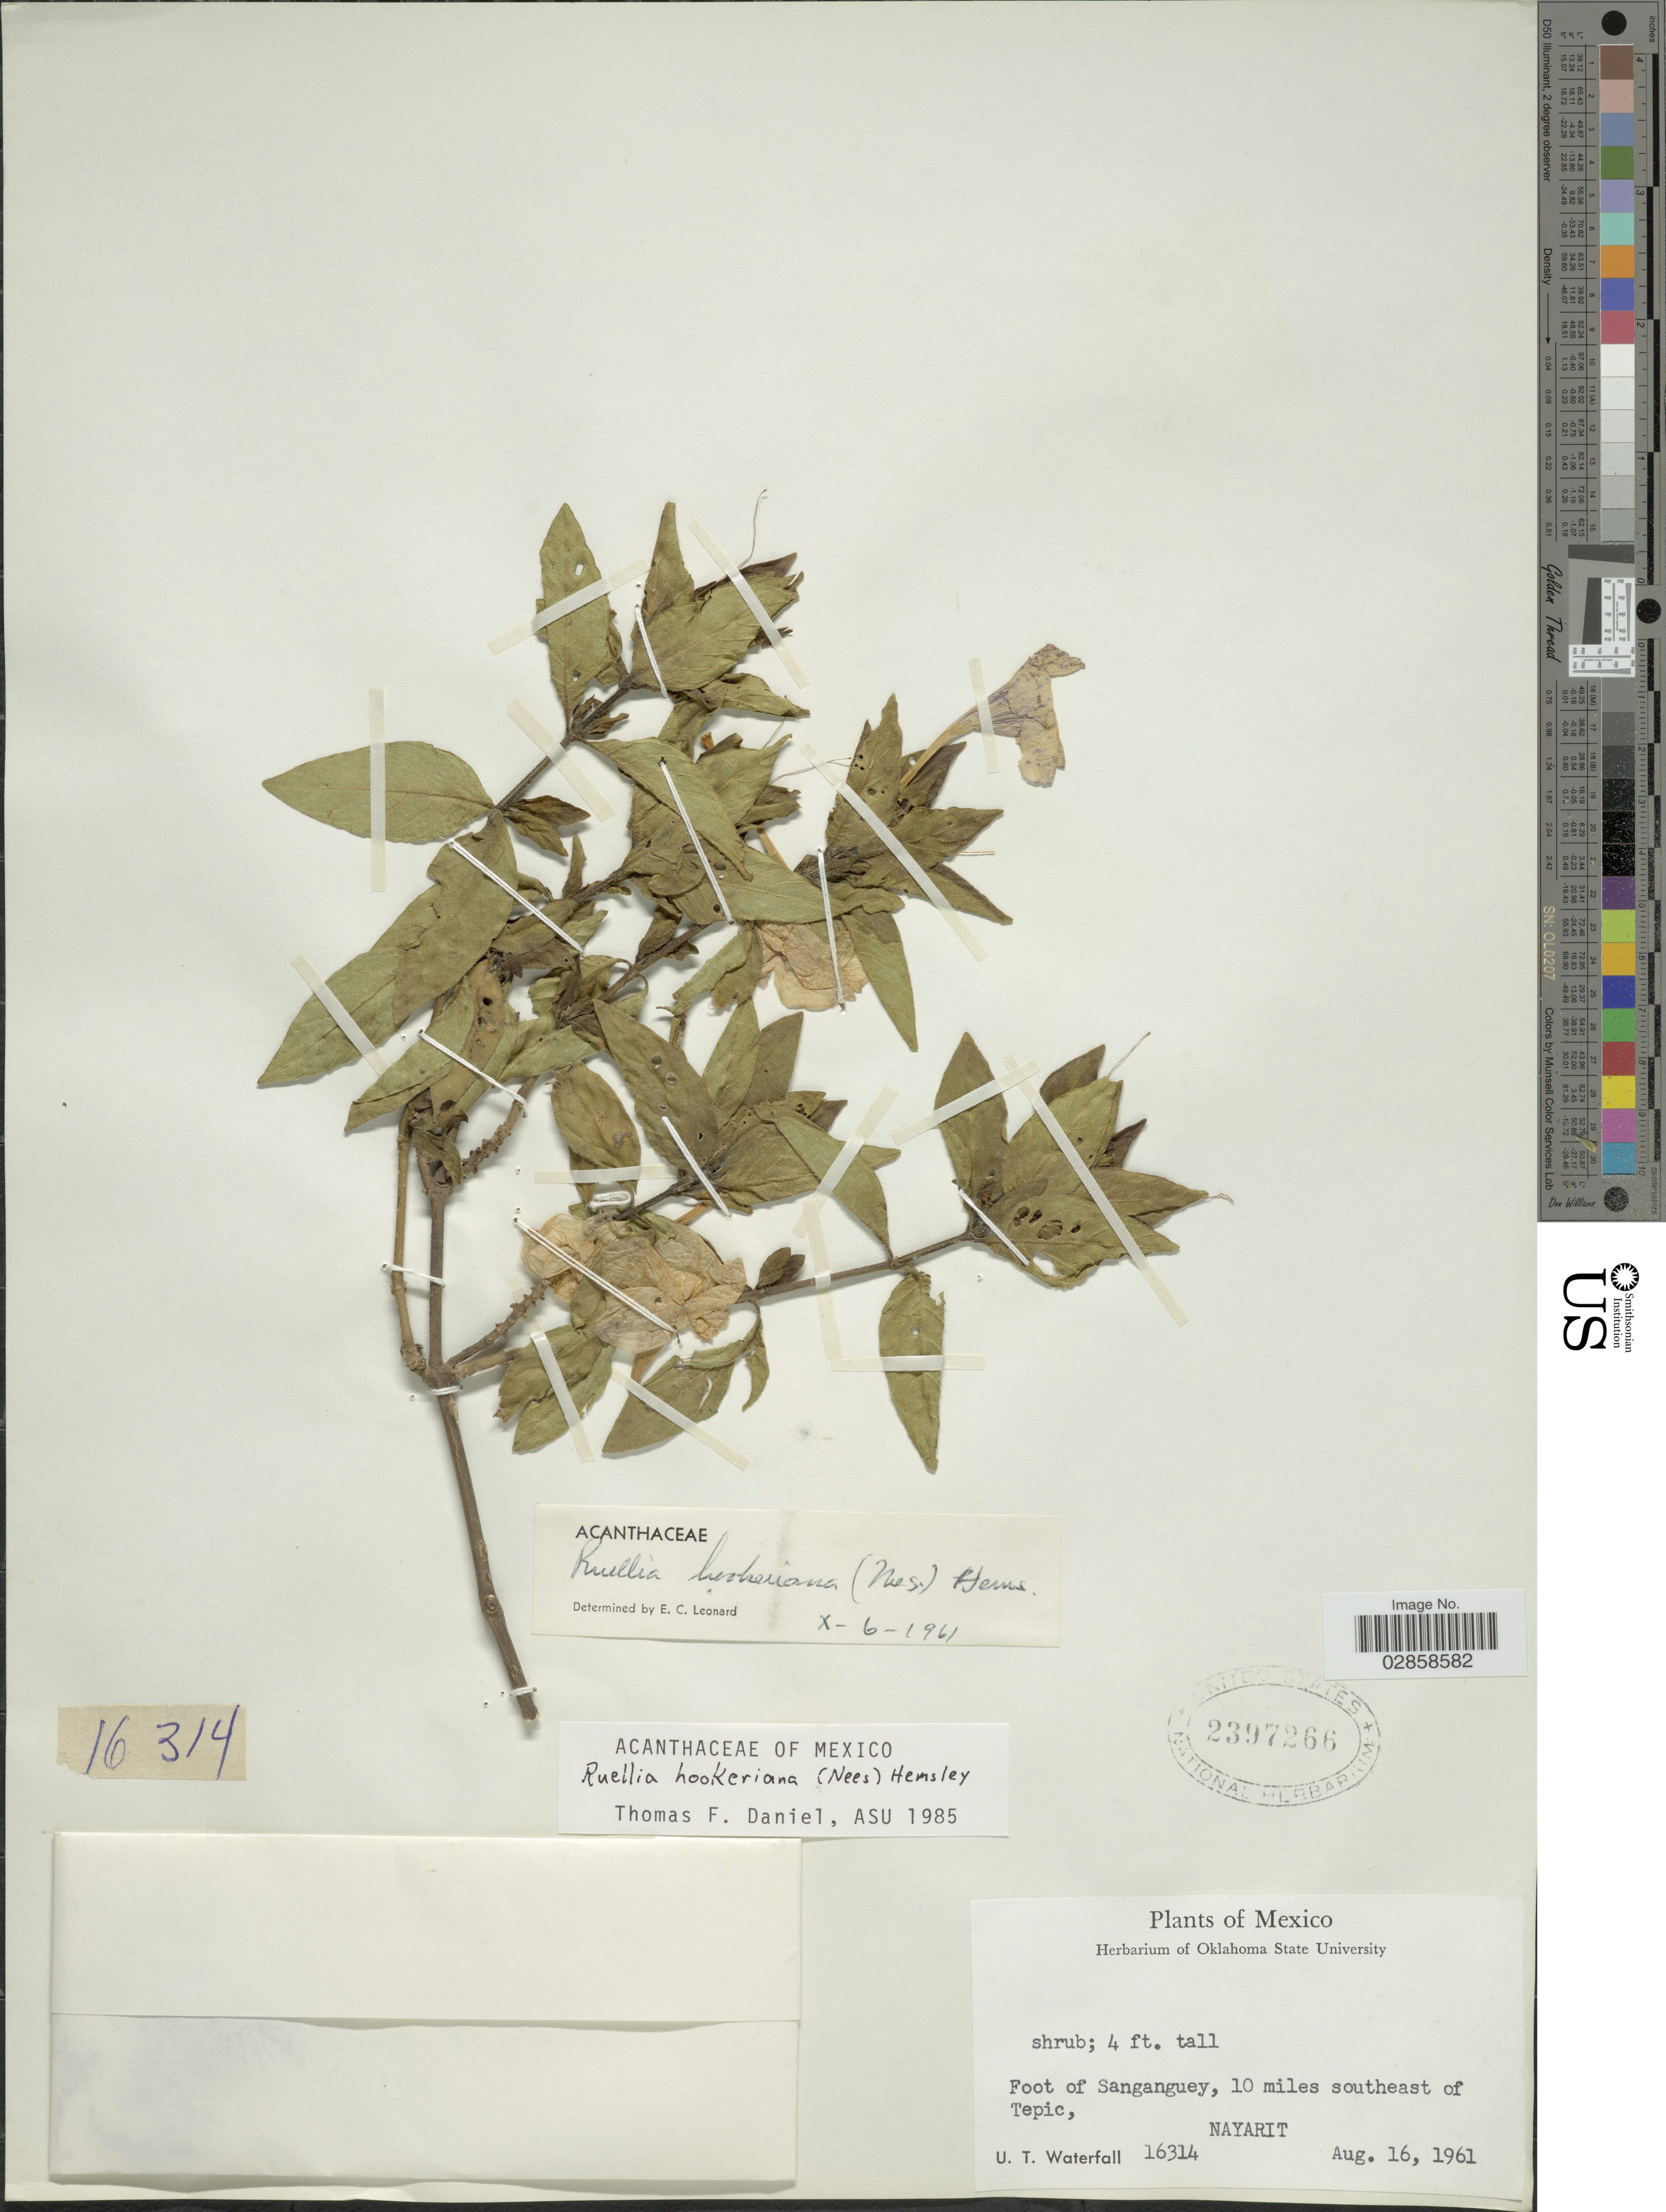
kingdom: Plantae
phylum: Tracheophyta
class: Magnoliopsida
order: Lamiales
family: Acanthaceae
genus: Ruellia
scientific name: Ruellia hookeriana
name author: (Nees) Hemsl.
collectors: U. T. Waterfall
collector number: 16314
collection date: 1961-08-16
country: Mexico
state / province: Nayarit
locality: Foot of Sanganguey, 10 miles southeast of Tepic.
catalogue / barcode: US 2397266